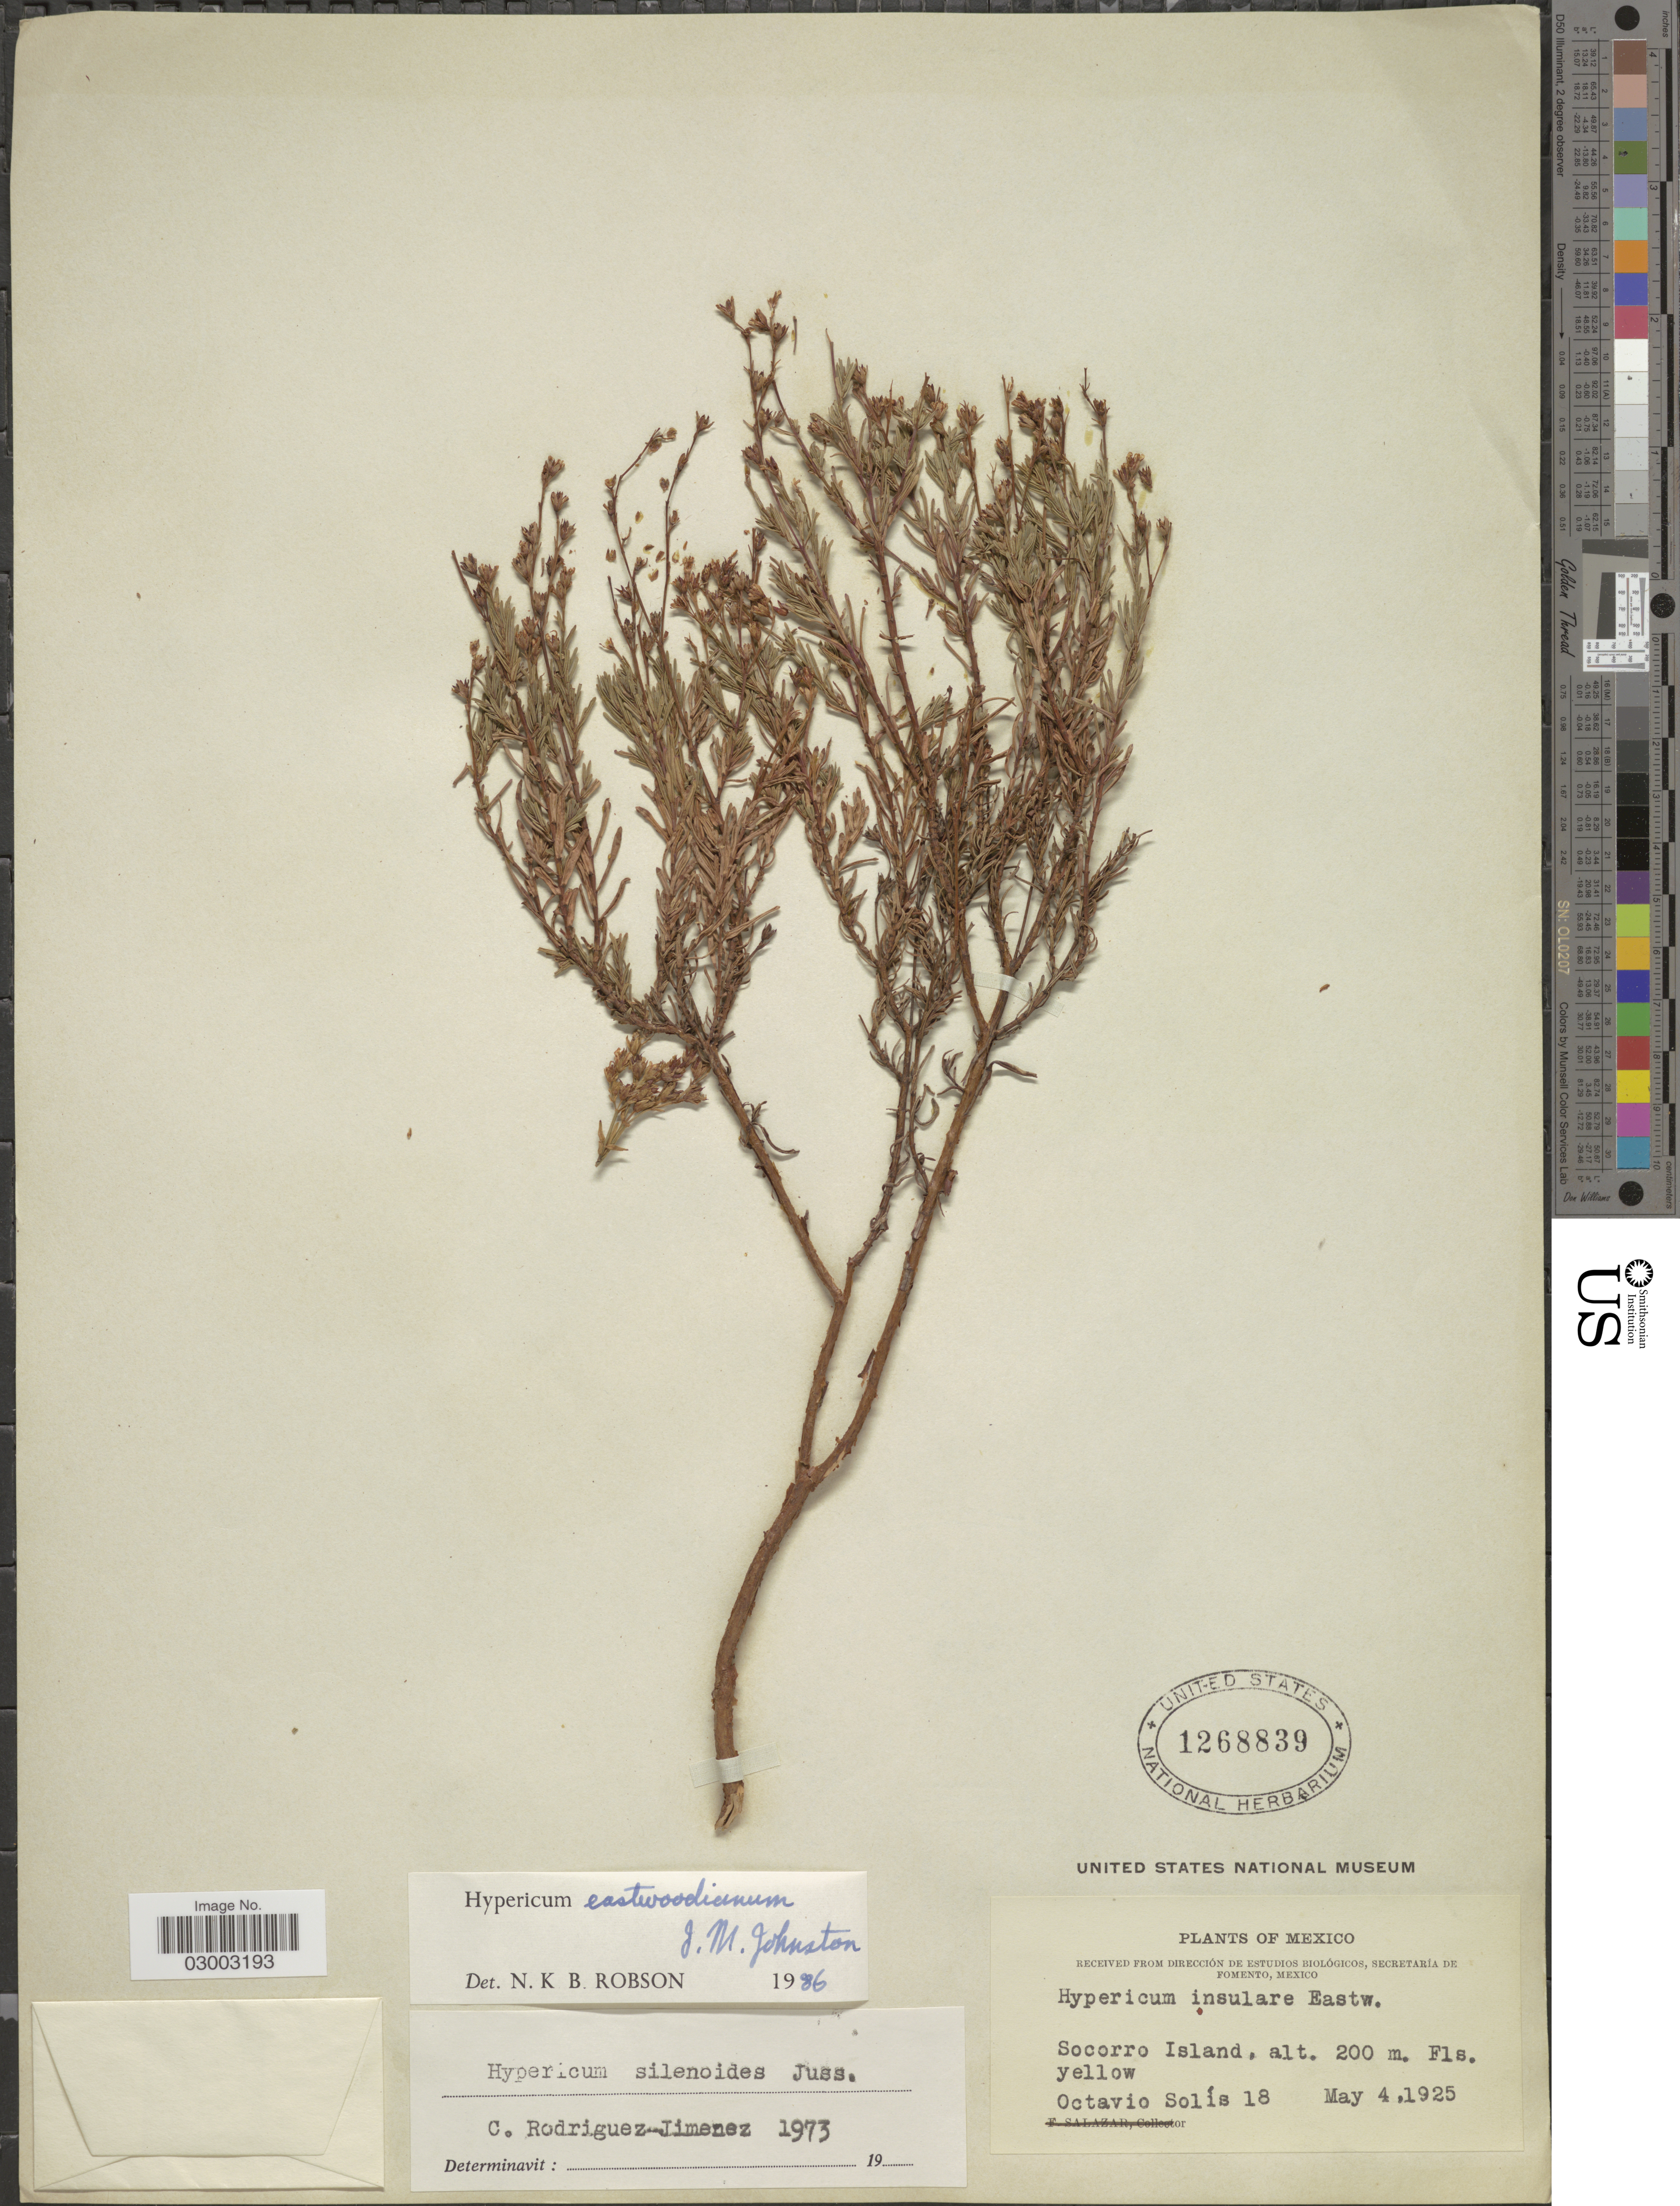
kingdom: Plantae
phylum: Tracheophyta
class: Magnoliopsida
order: Malpighiales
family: Hypericaceae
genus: Hypericum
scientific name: Hypericum eastwoodianum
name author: I.M. Johnst.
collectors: O. Solis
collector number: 18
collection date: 1925-05-04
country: Mexico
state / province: Colima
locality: Socorro Island.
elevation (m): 200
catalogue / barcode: US 1268839